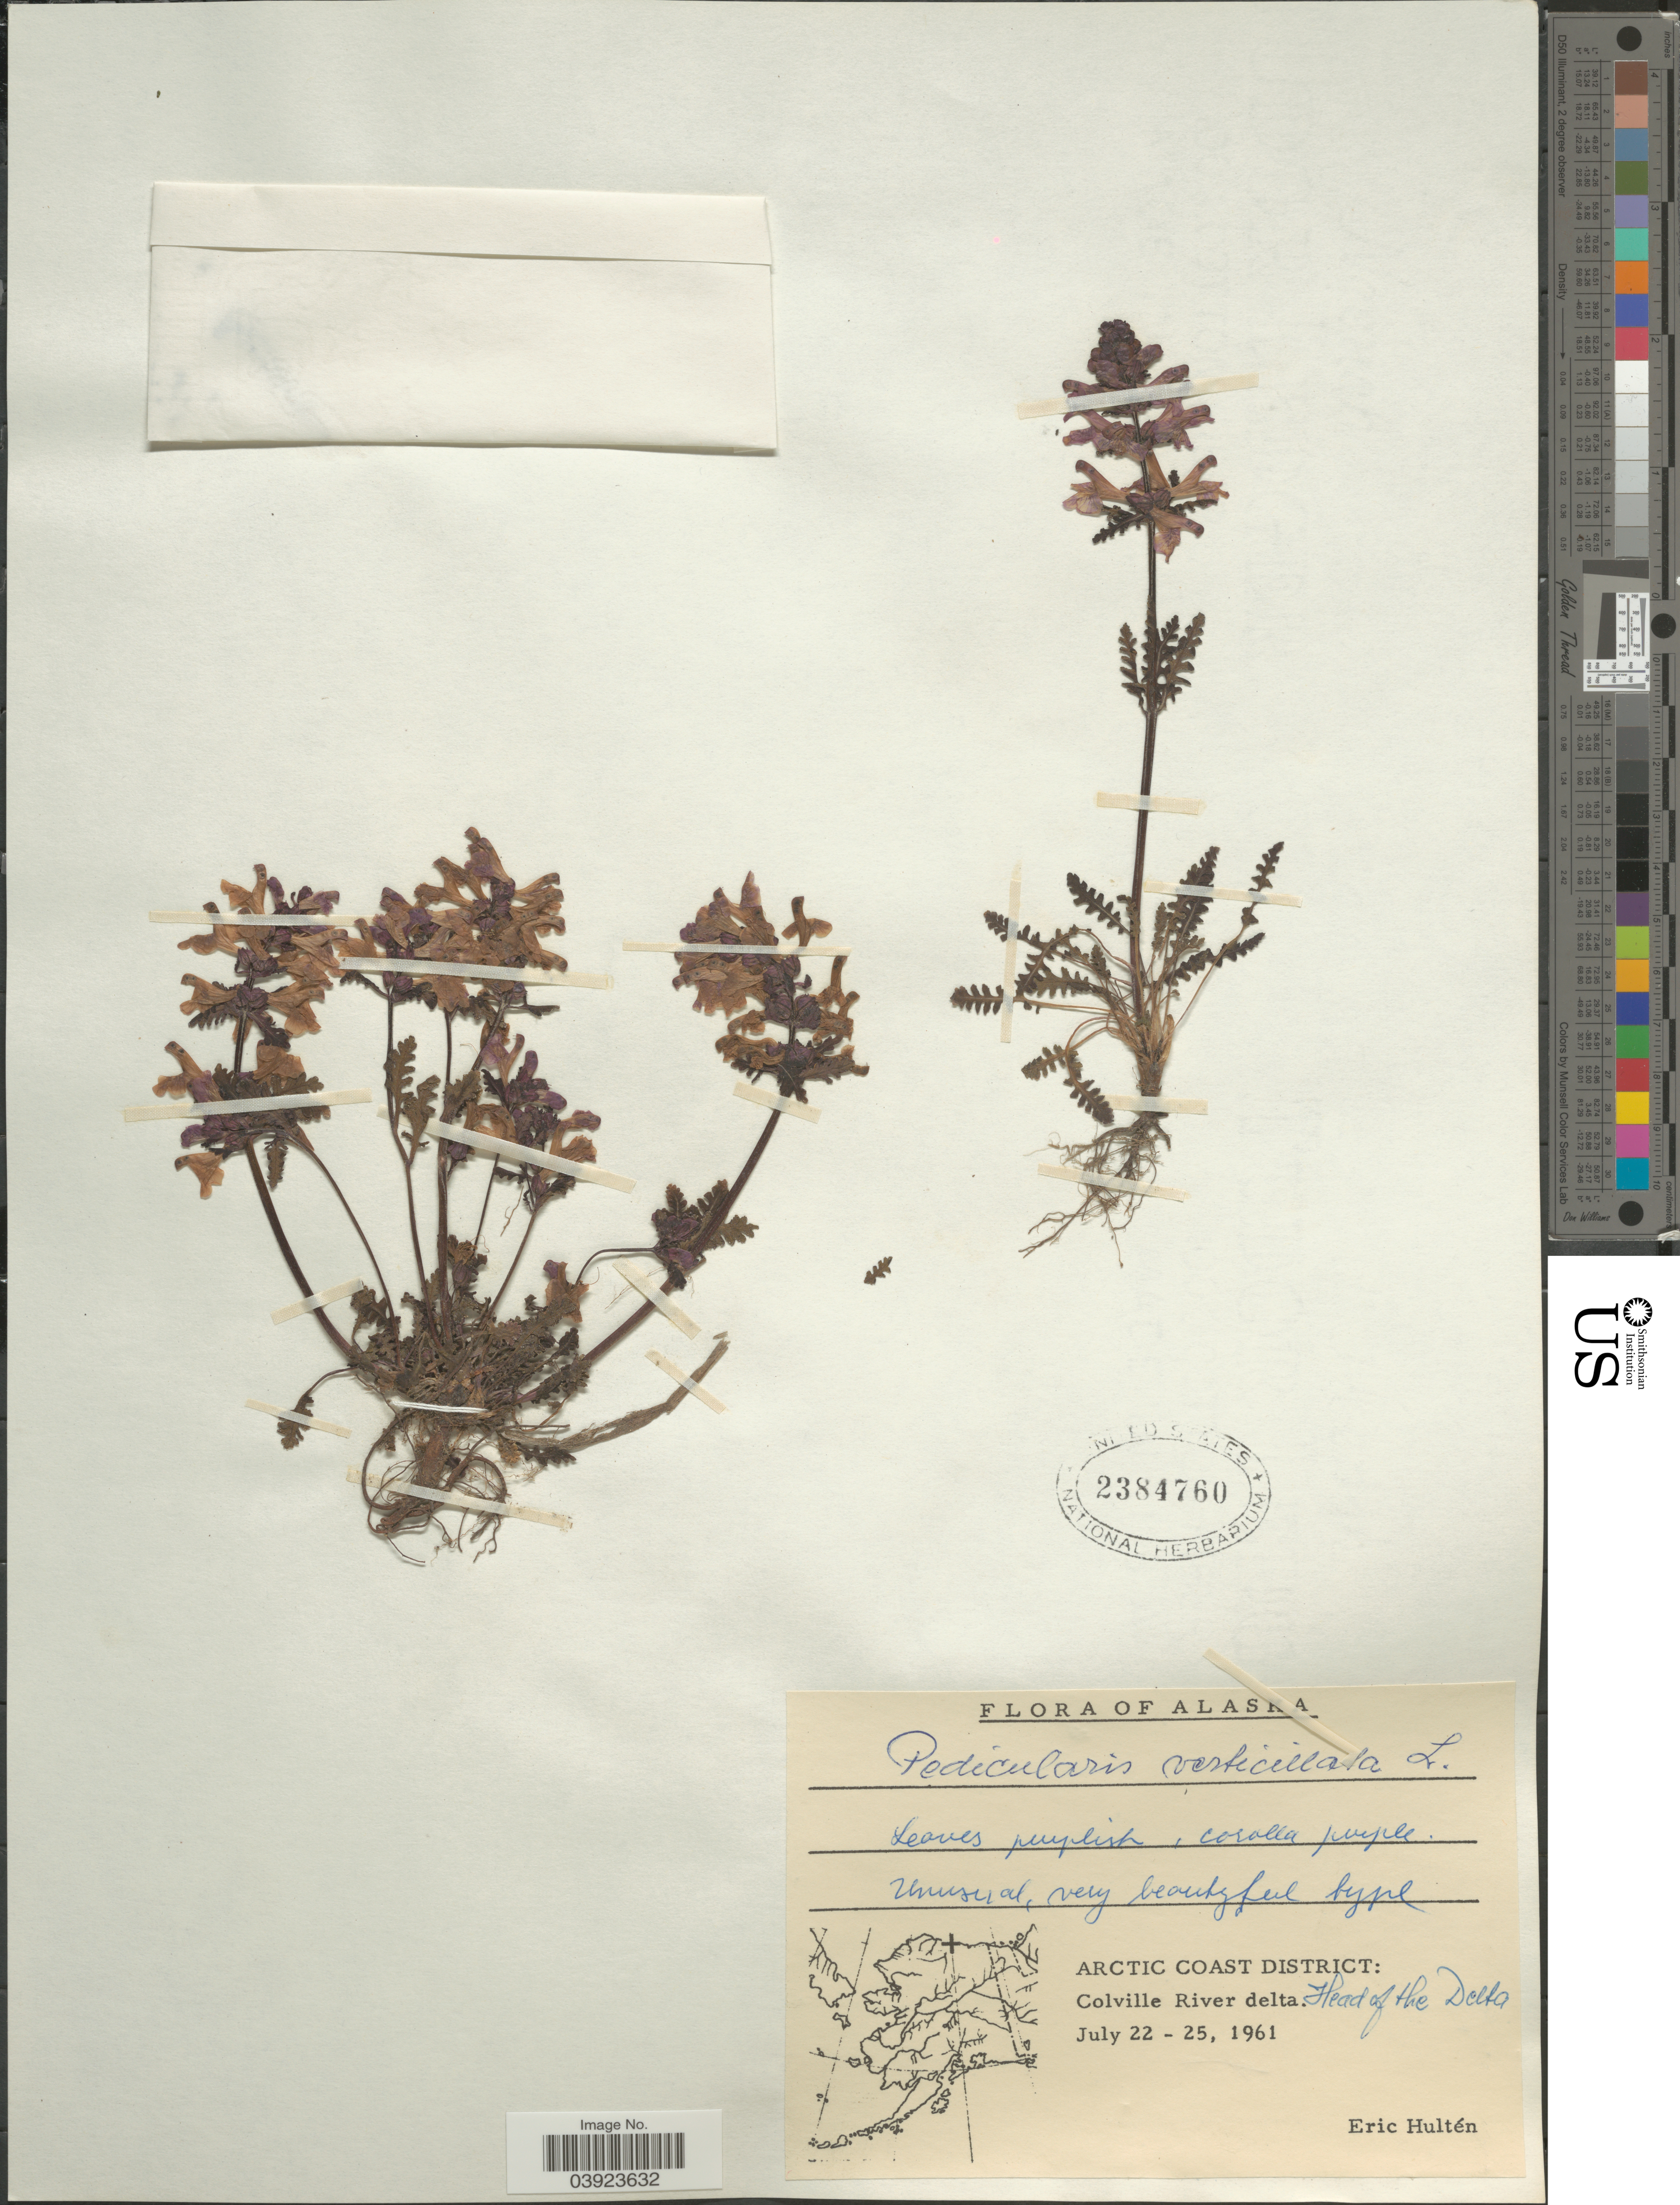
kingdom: Plantae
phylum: Tracheophyta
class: Magnoliopsida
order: Lamiales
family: Orobanchaceae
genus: Pedicularis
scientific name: Pedicularis verticillata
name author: L.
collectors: E. G. Hultén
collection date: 1961-07-22/1961-07-25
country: United States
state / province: Alaska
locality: Arctic Coast District: Colville River delta. Head of the Delta.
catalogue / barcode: US 2384760